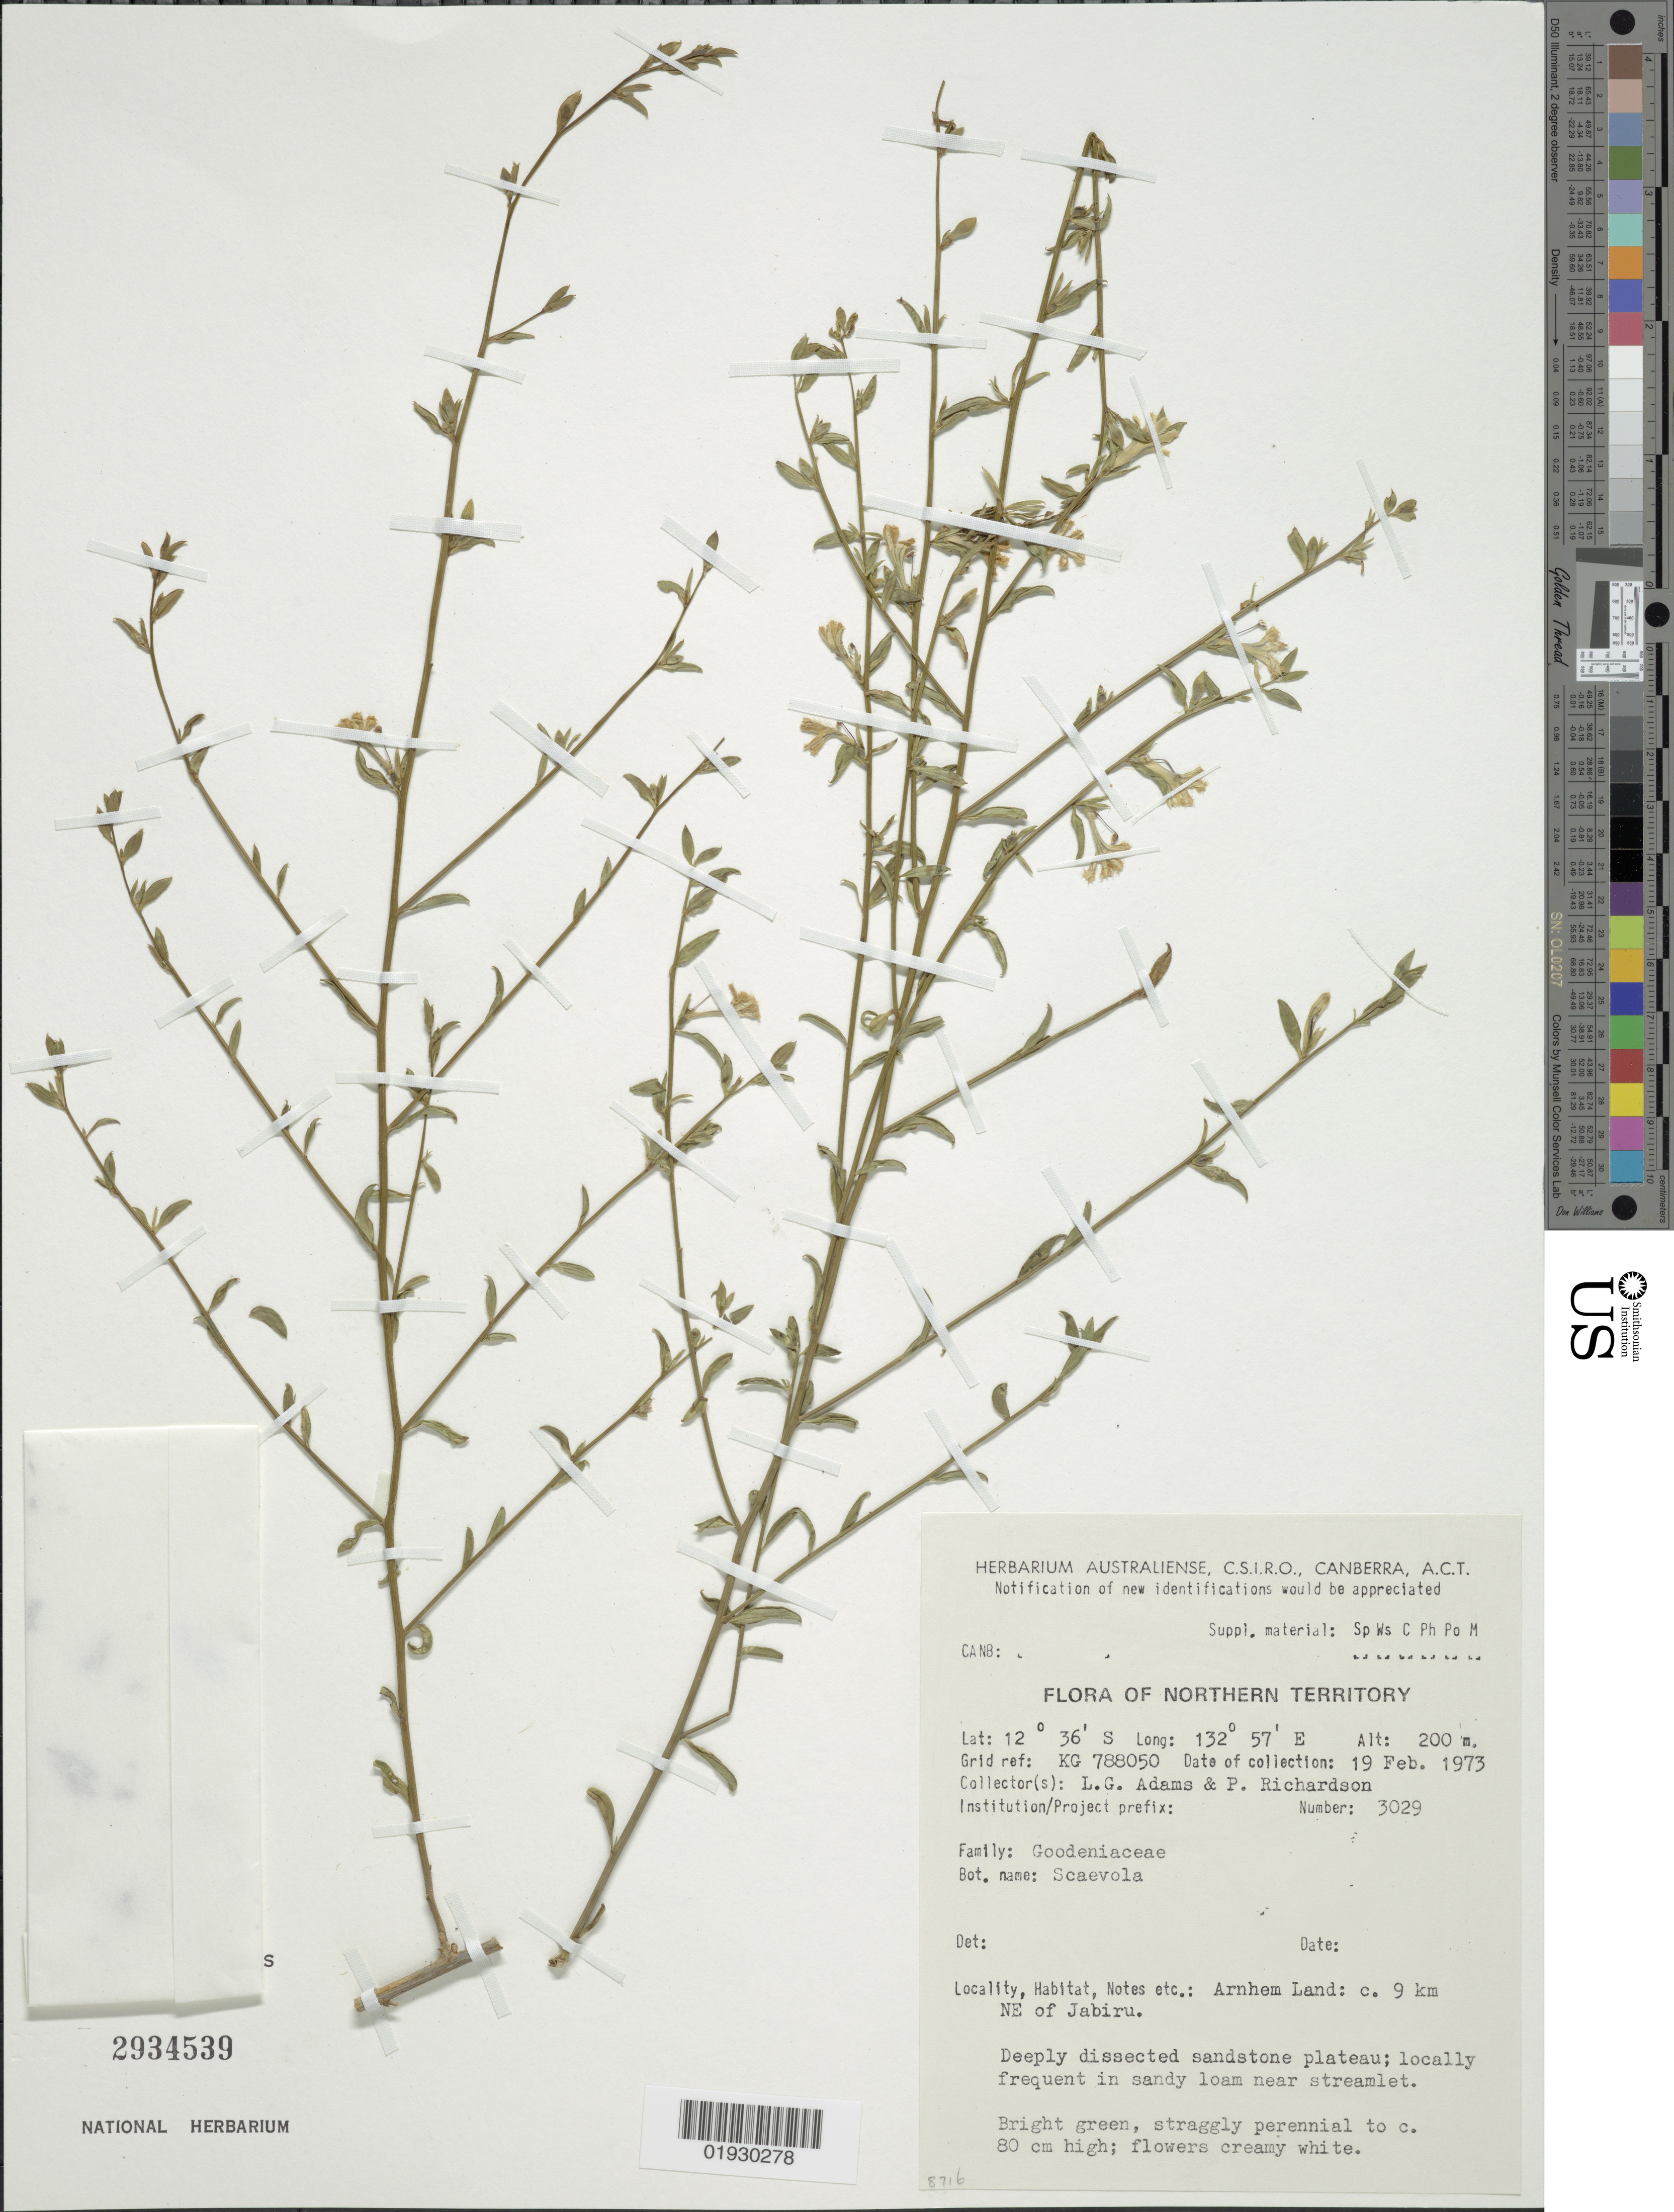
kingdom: Plantae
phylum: Tracheophyta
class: Magnoliopsida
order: Asterales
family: Goodeniaceae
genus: Scaevola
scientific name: Scaevola sp.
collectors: L. G. Adams & P. M. Richardson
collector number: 3029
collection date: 1973-02-19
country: Australia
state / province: Northern Territory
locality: Arnhem Land: c. 9 km NE of Jabiru.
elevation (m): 200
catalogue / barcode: US 2934539